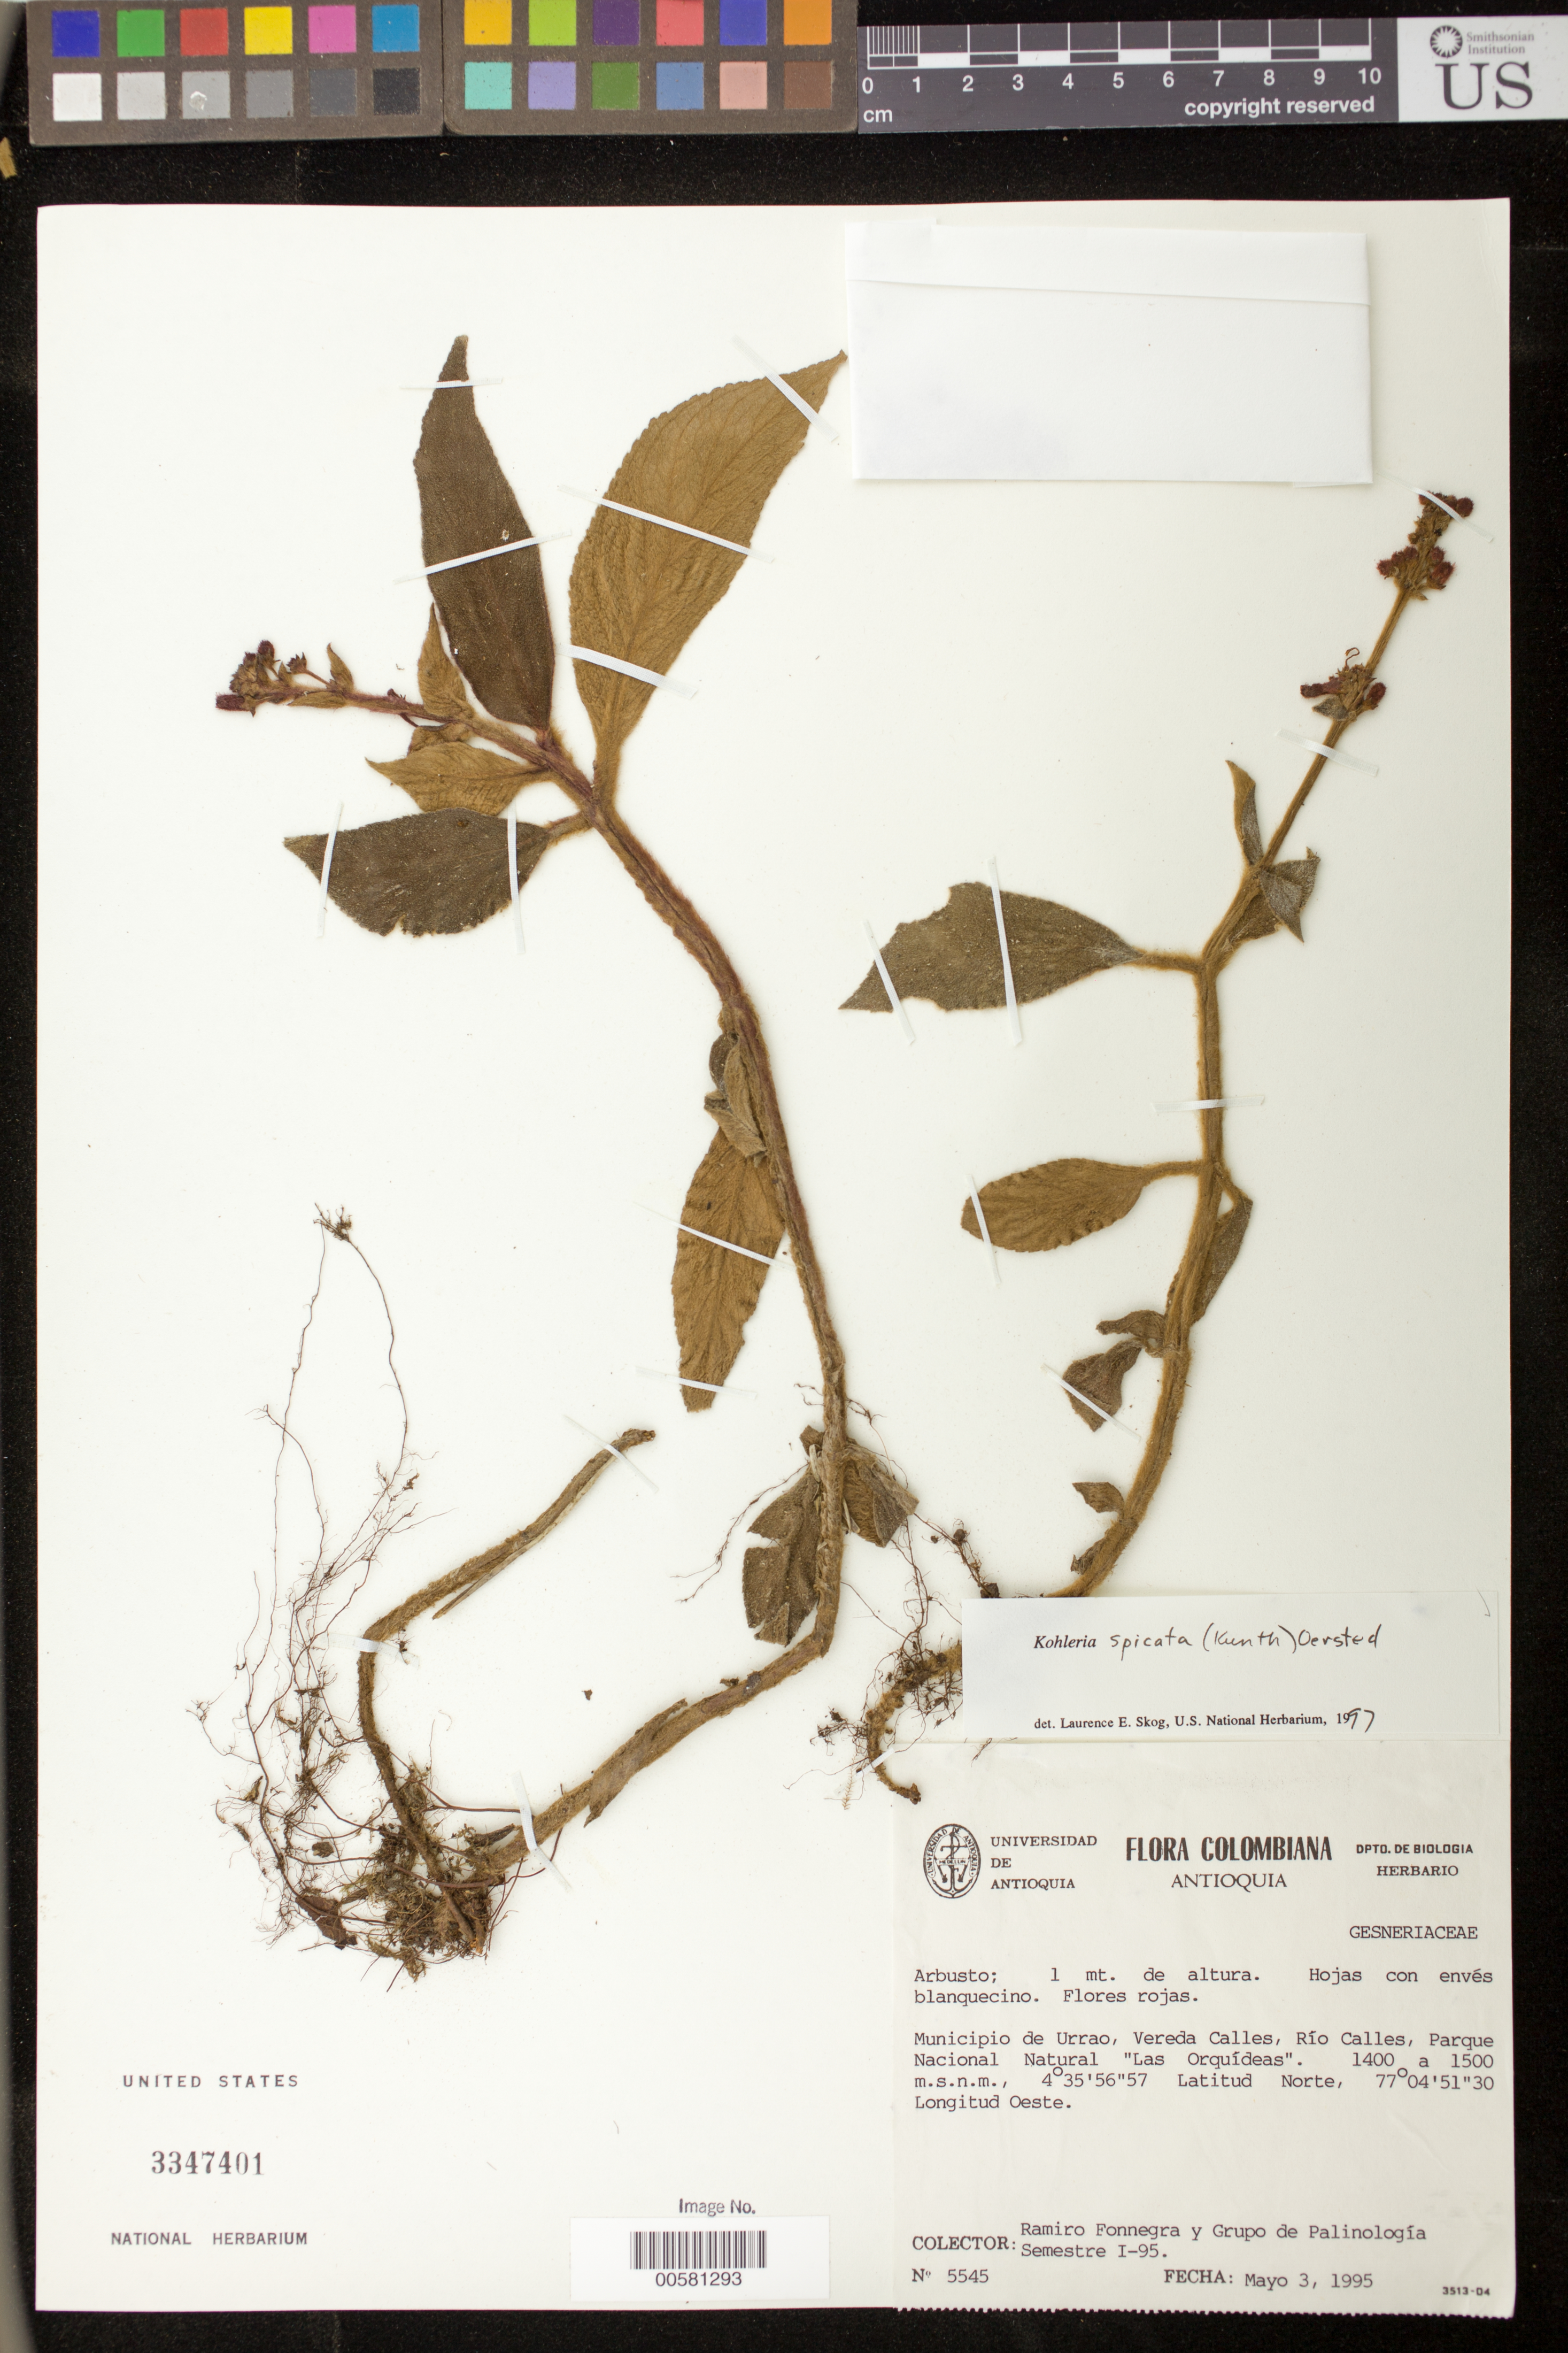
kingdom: Plantae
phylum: Tracheophyta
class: Magnoliopsida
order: Lamiales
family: Gesneriaceae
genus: Kohleria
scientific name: Kohleria spicata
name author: (Kunth) Oerst.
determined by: Skog, Laurence E.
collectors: R. Fonnegra G. & Grupo de Palinología Semestre I-95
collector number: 5545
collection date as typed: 03 May 1995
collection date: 1995-05-03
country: Colombia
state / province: Antioquia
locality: Mpio. de Urrao, Vereda Calles, Río Calles, Parque Nacional Natural "Las Orquídeas"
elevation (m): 1400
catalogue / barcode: US 3347401